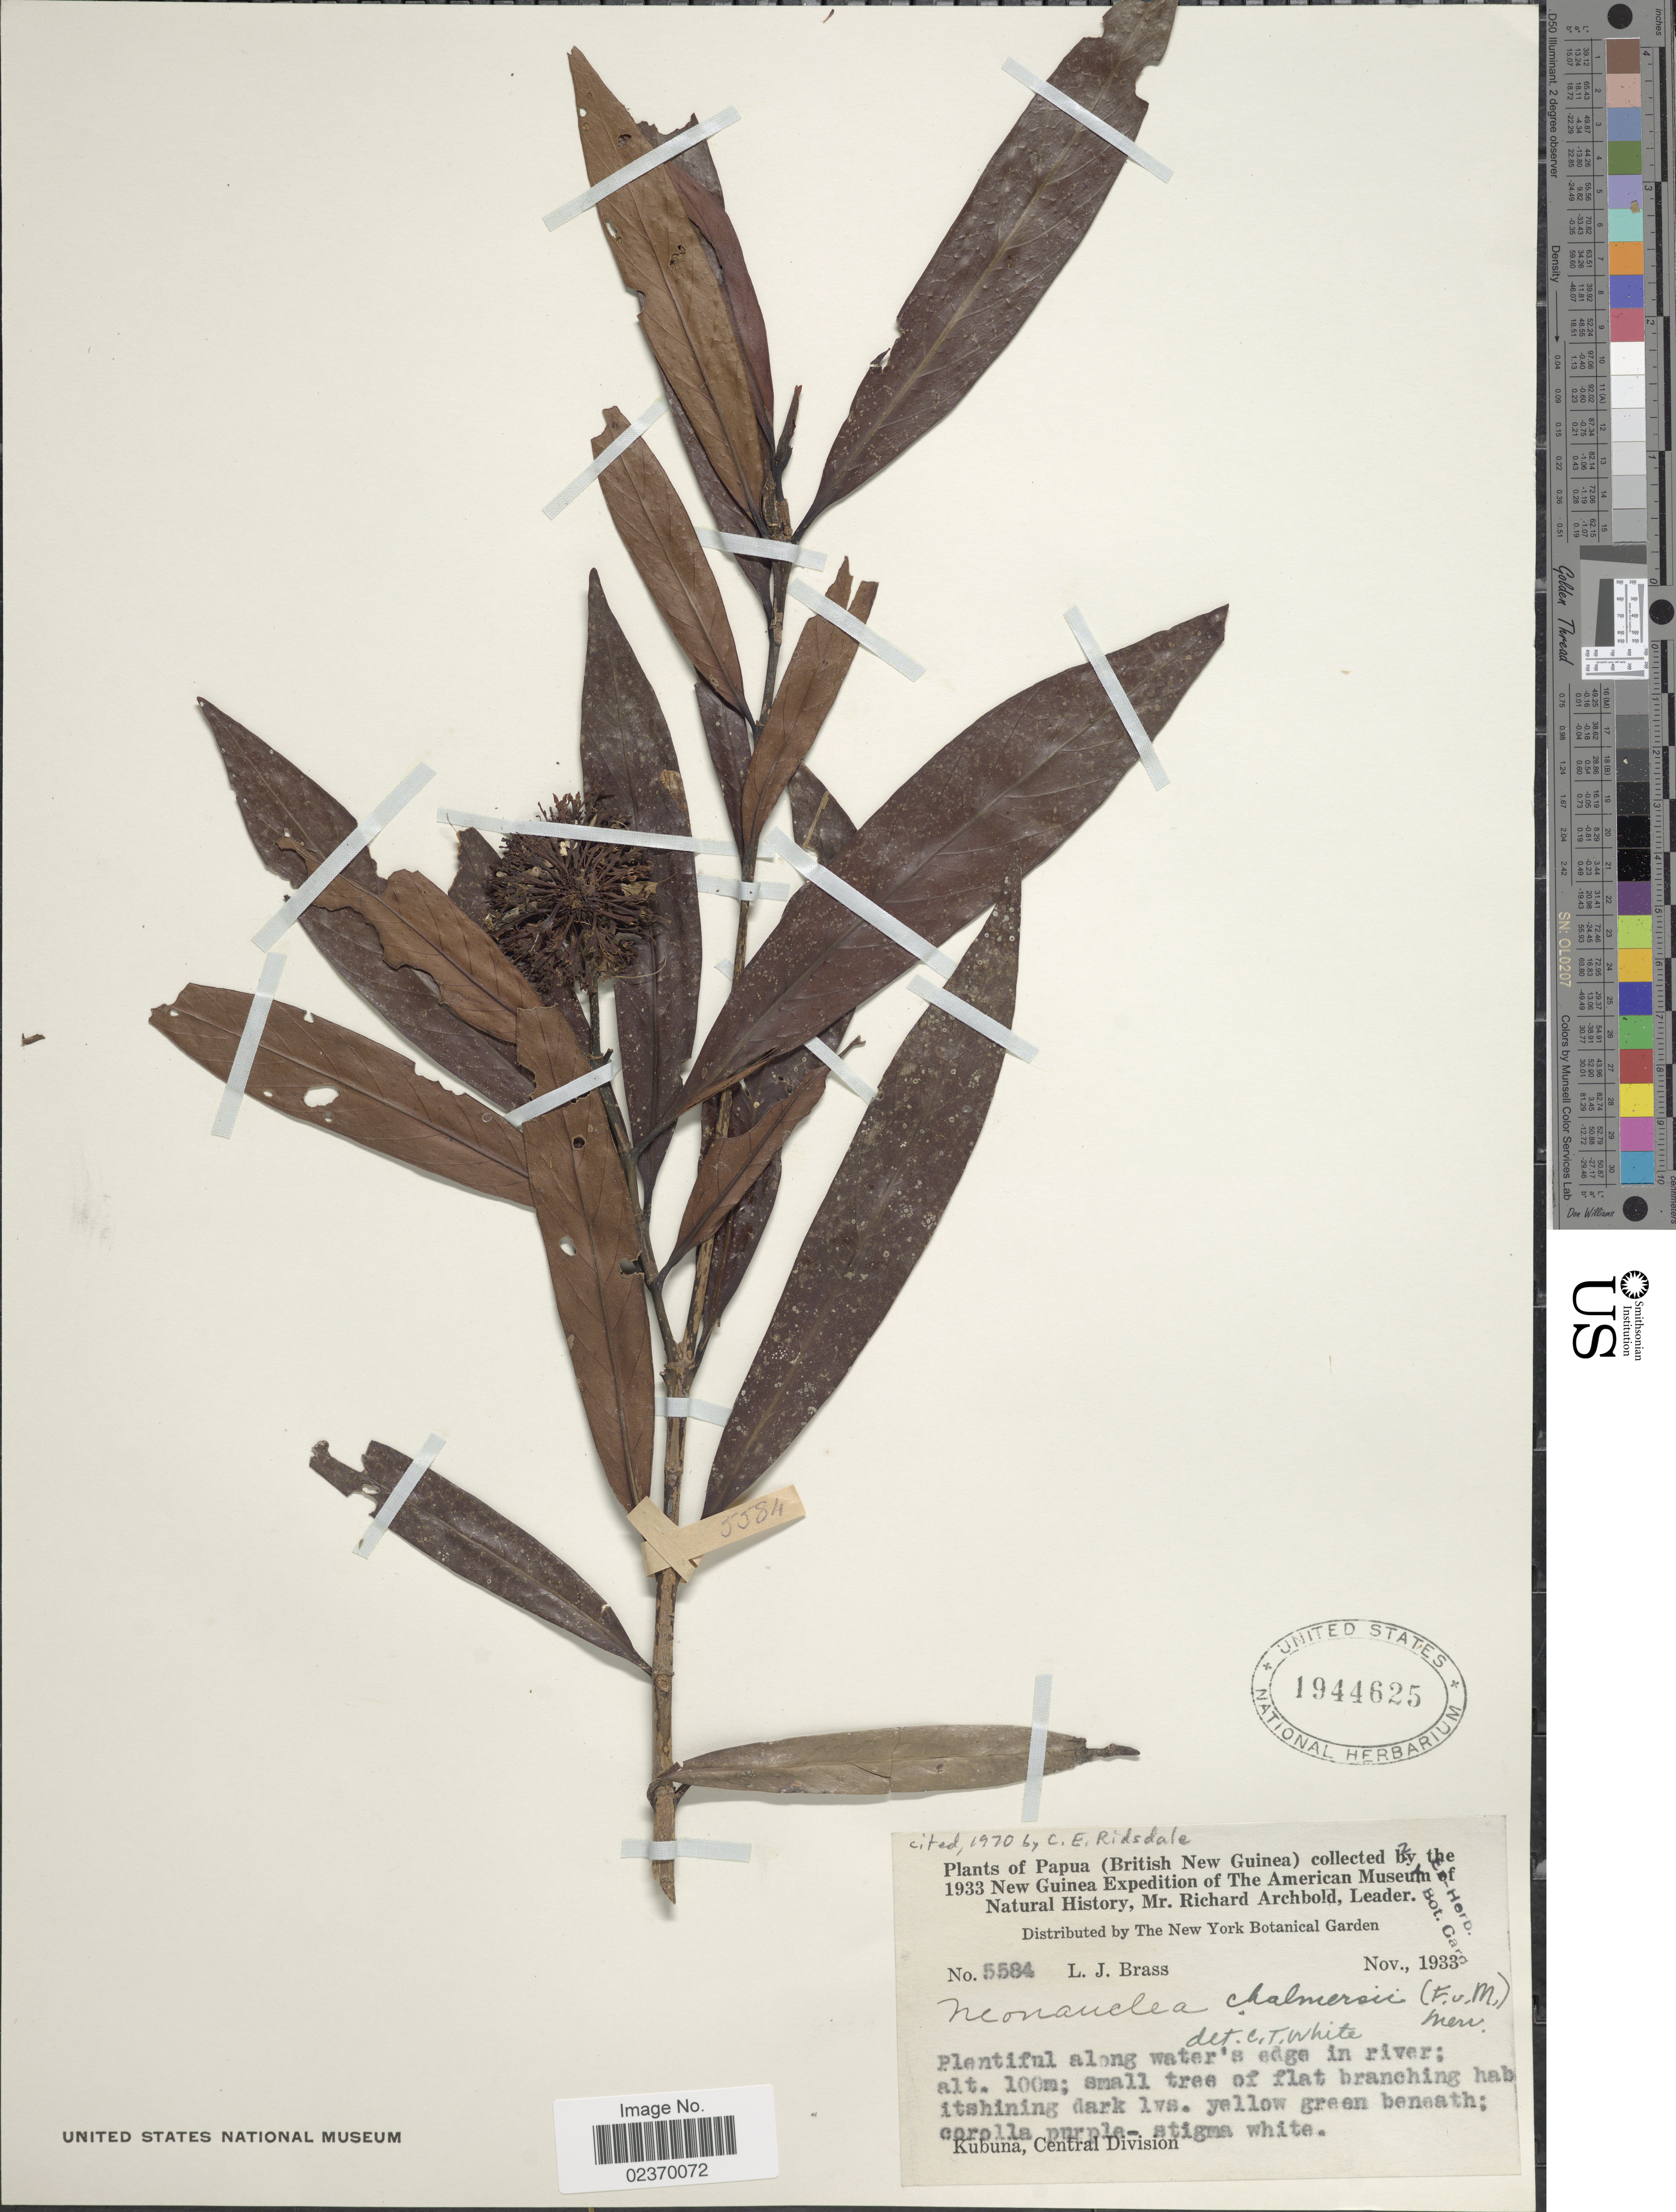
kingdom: Plantae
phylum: Tracheophyta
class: Magnoliopsida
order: Gentianales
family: Rubiaceae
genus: Neonauclea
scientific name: Neonauclea chalmersii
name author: Merr.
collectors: L. J. Brass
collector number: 5584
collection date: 1933-11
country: Papua New Guinea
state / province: Central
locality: (British New Guinea), Plentiful along water's edge in river; Kubuna, Central Division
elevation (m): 100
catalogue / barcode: US 1944625